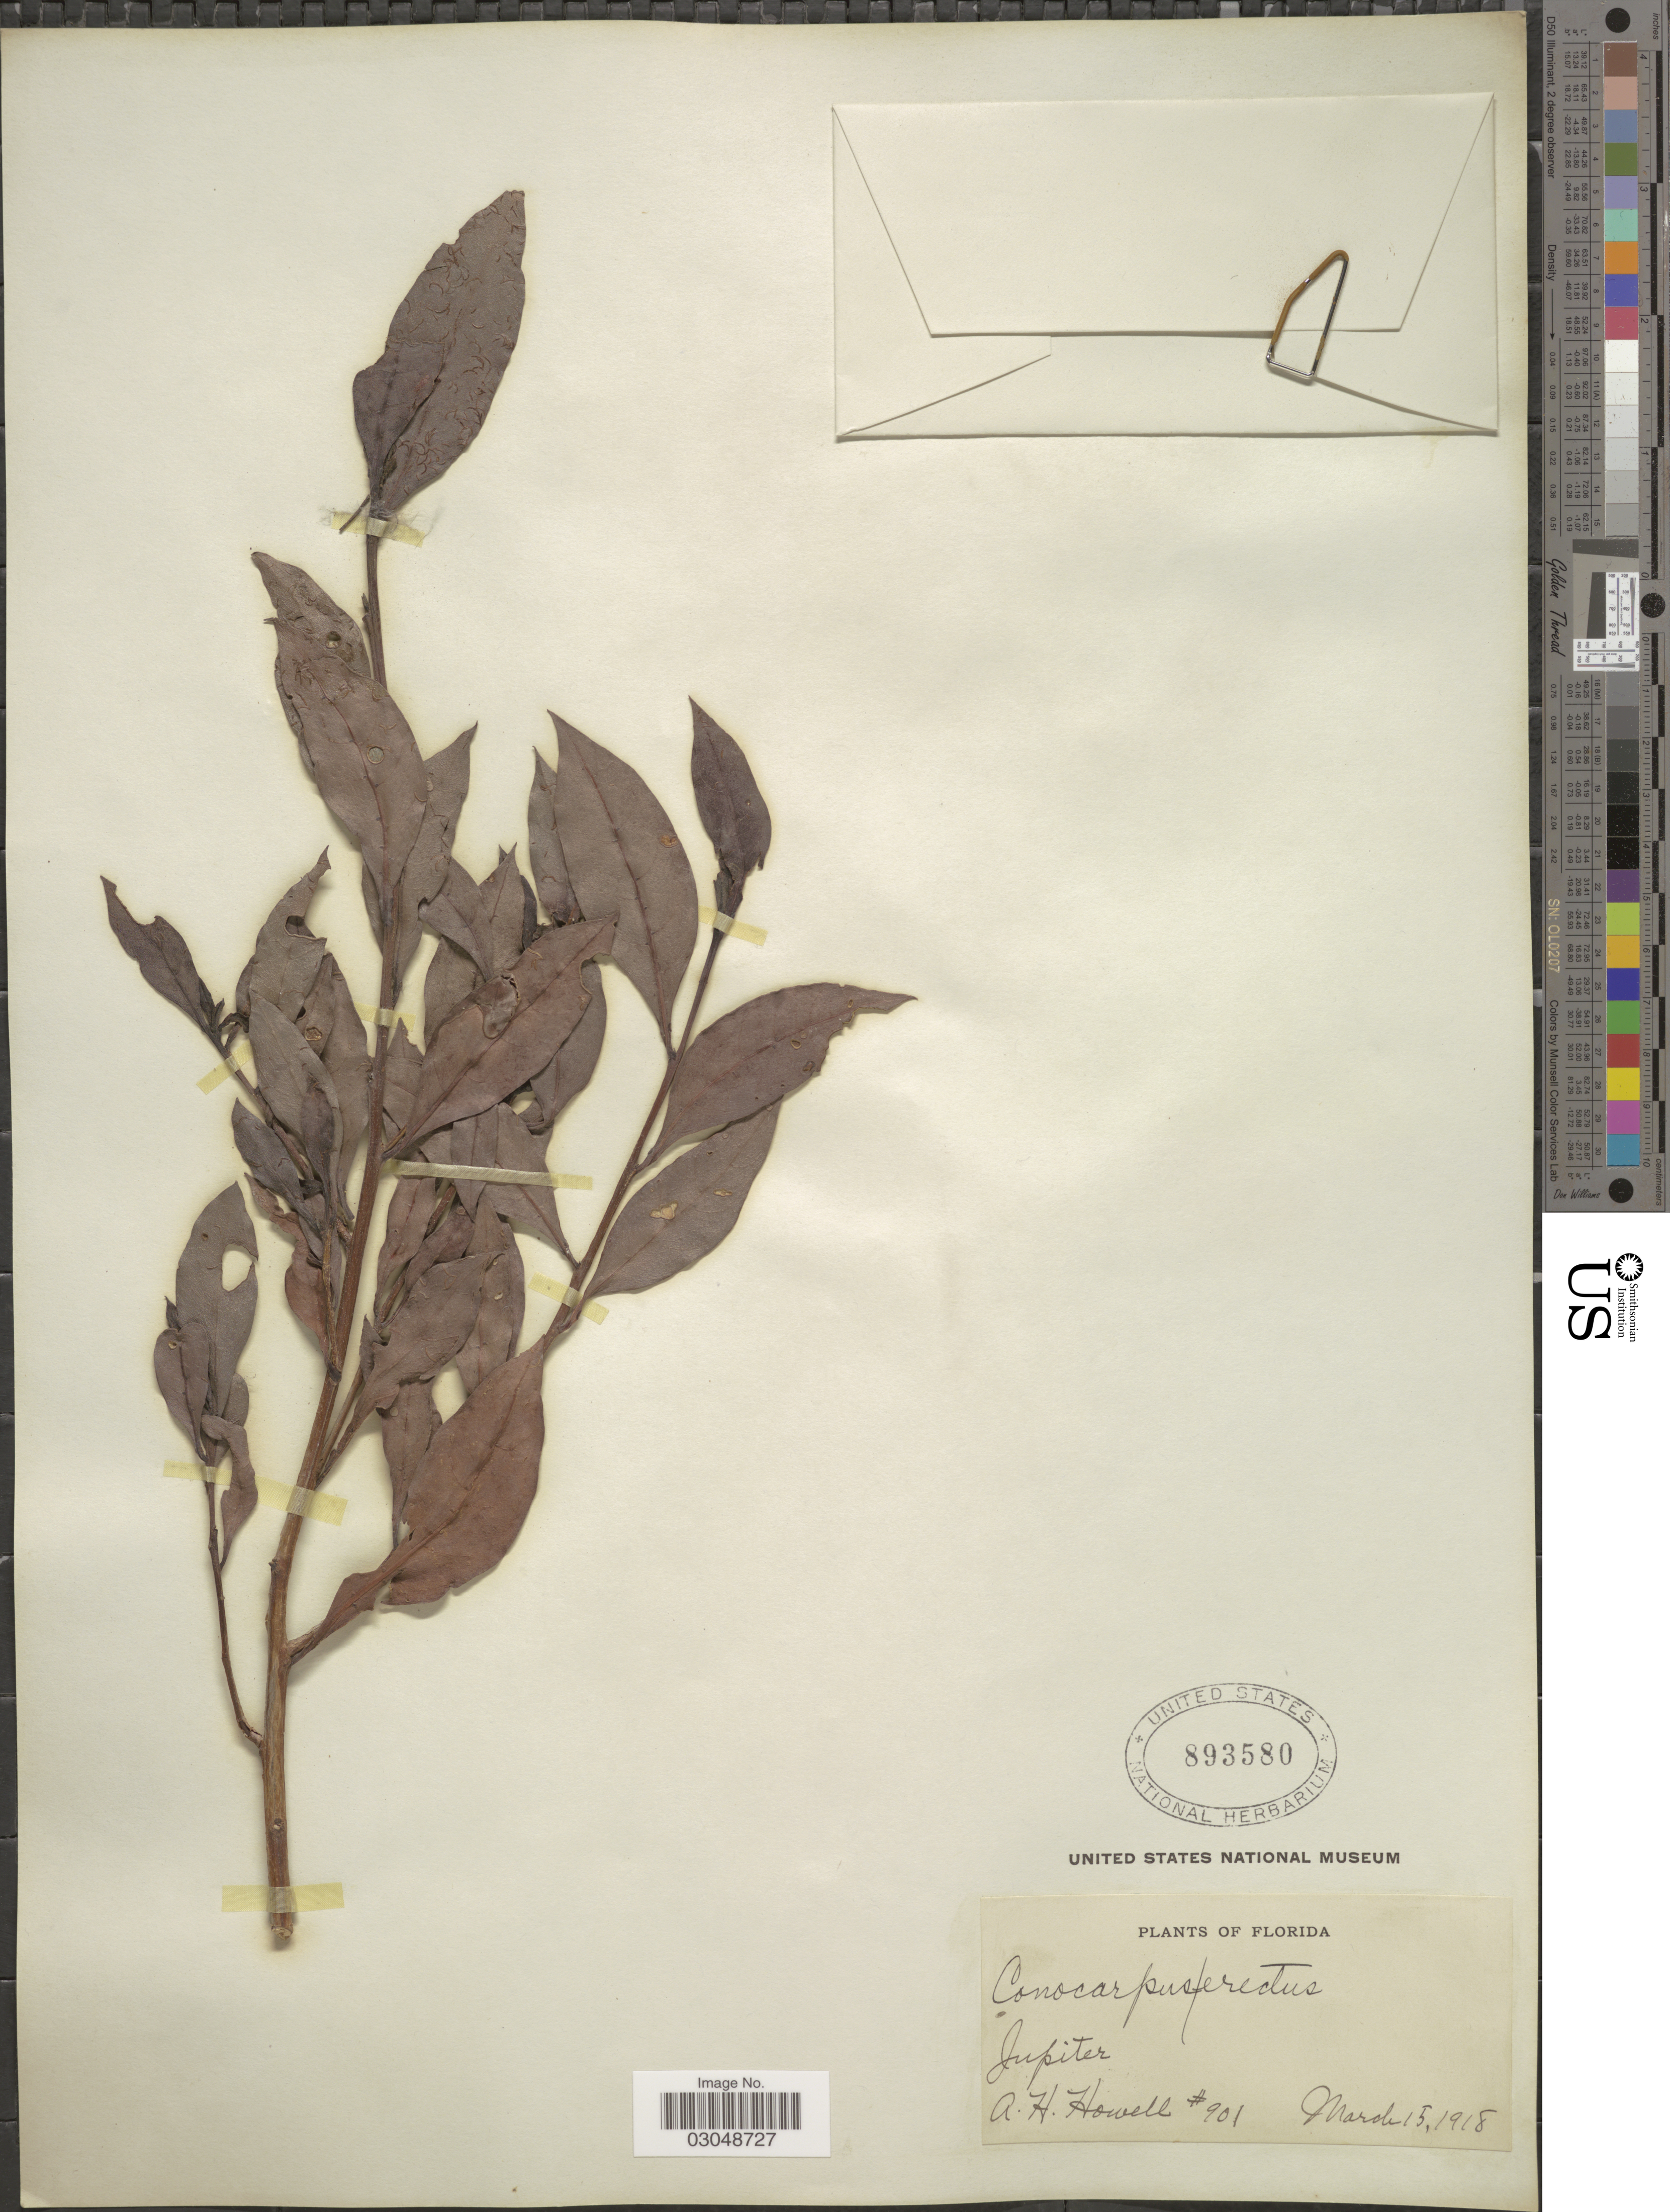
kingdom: Plantae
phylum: Tracheophyta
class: Magnoliopsida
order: Myrtales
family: Combretaceae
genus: Conocarpus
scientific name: Conocarpus erectus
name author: L.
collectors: A. Howell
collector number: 901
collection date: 1918-03-15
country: United States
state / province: Florida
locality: Jupiter.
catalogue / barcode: US 893580